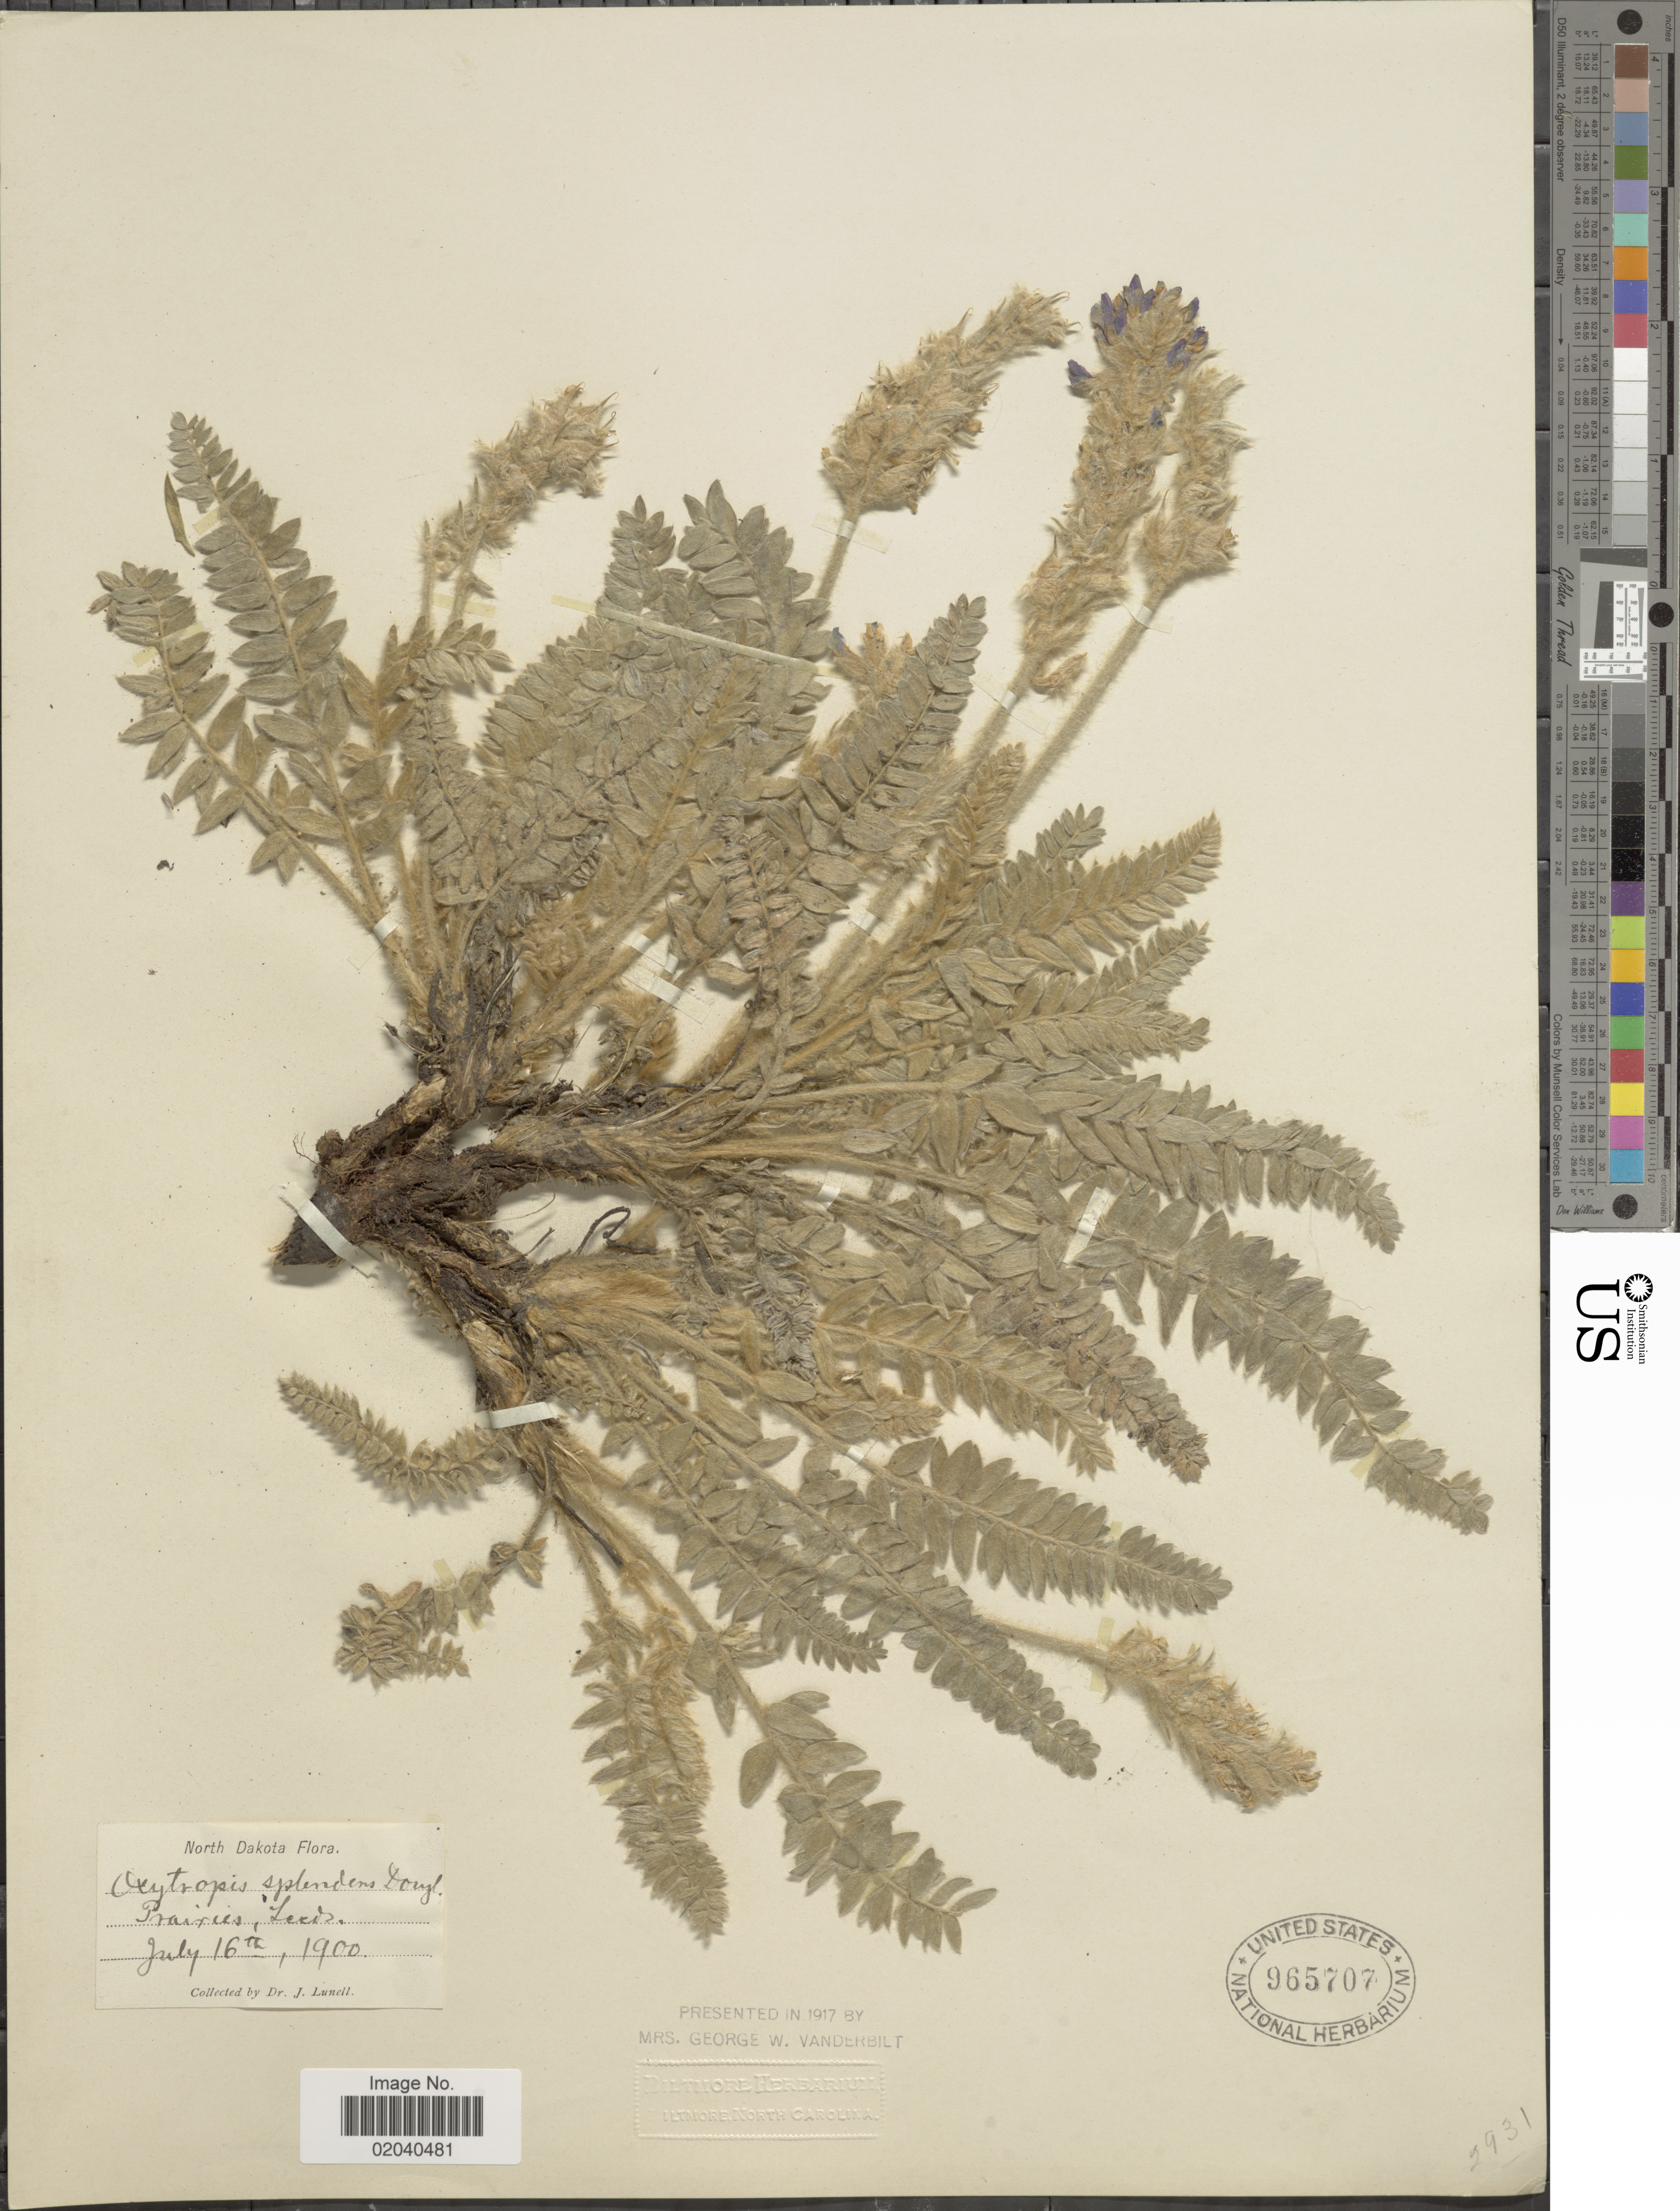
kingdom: Plantae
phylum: Tracheophyta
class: Magnoliopsida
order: Fabales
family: Fabaceae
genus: Oxytropis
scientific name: Oxytropis splendens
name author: Douglas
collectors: J. Lunell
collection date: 1900-07-16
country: United States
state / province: North Dakota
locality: Prairies, Leeds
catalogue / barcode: US 965707